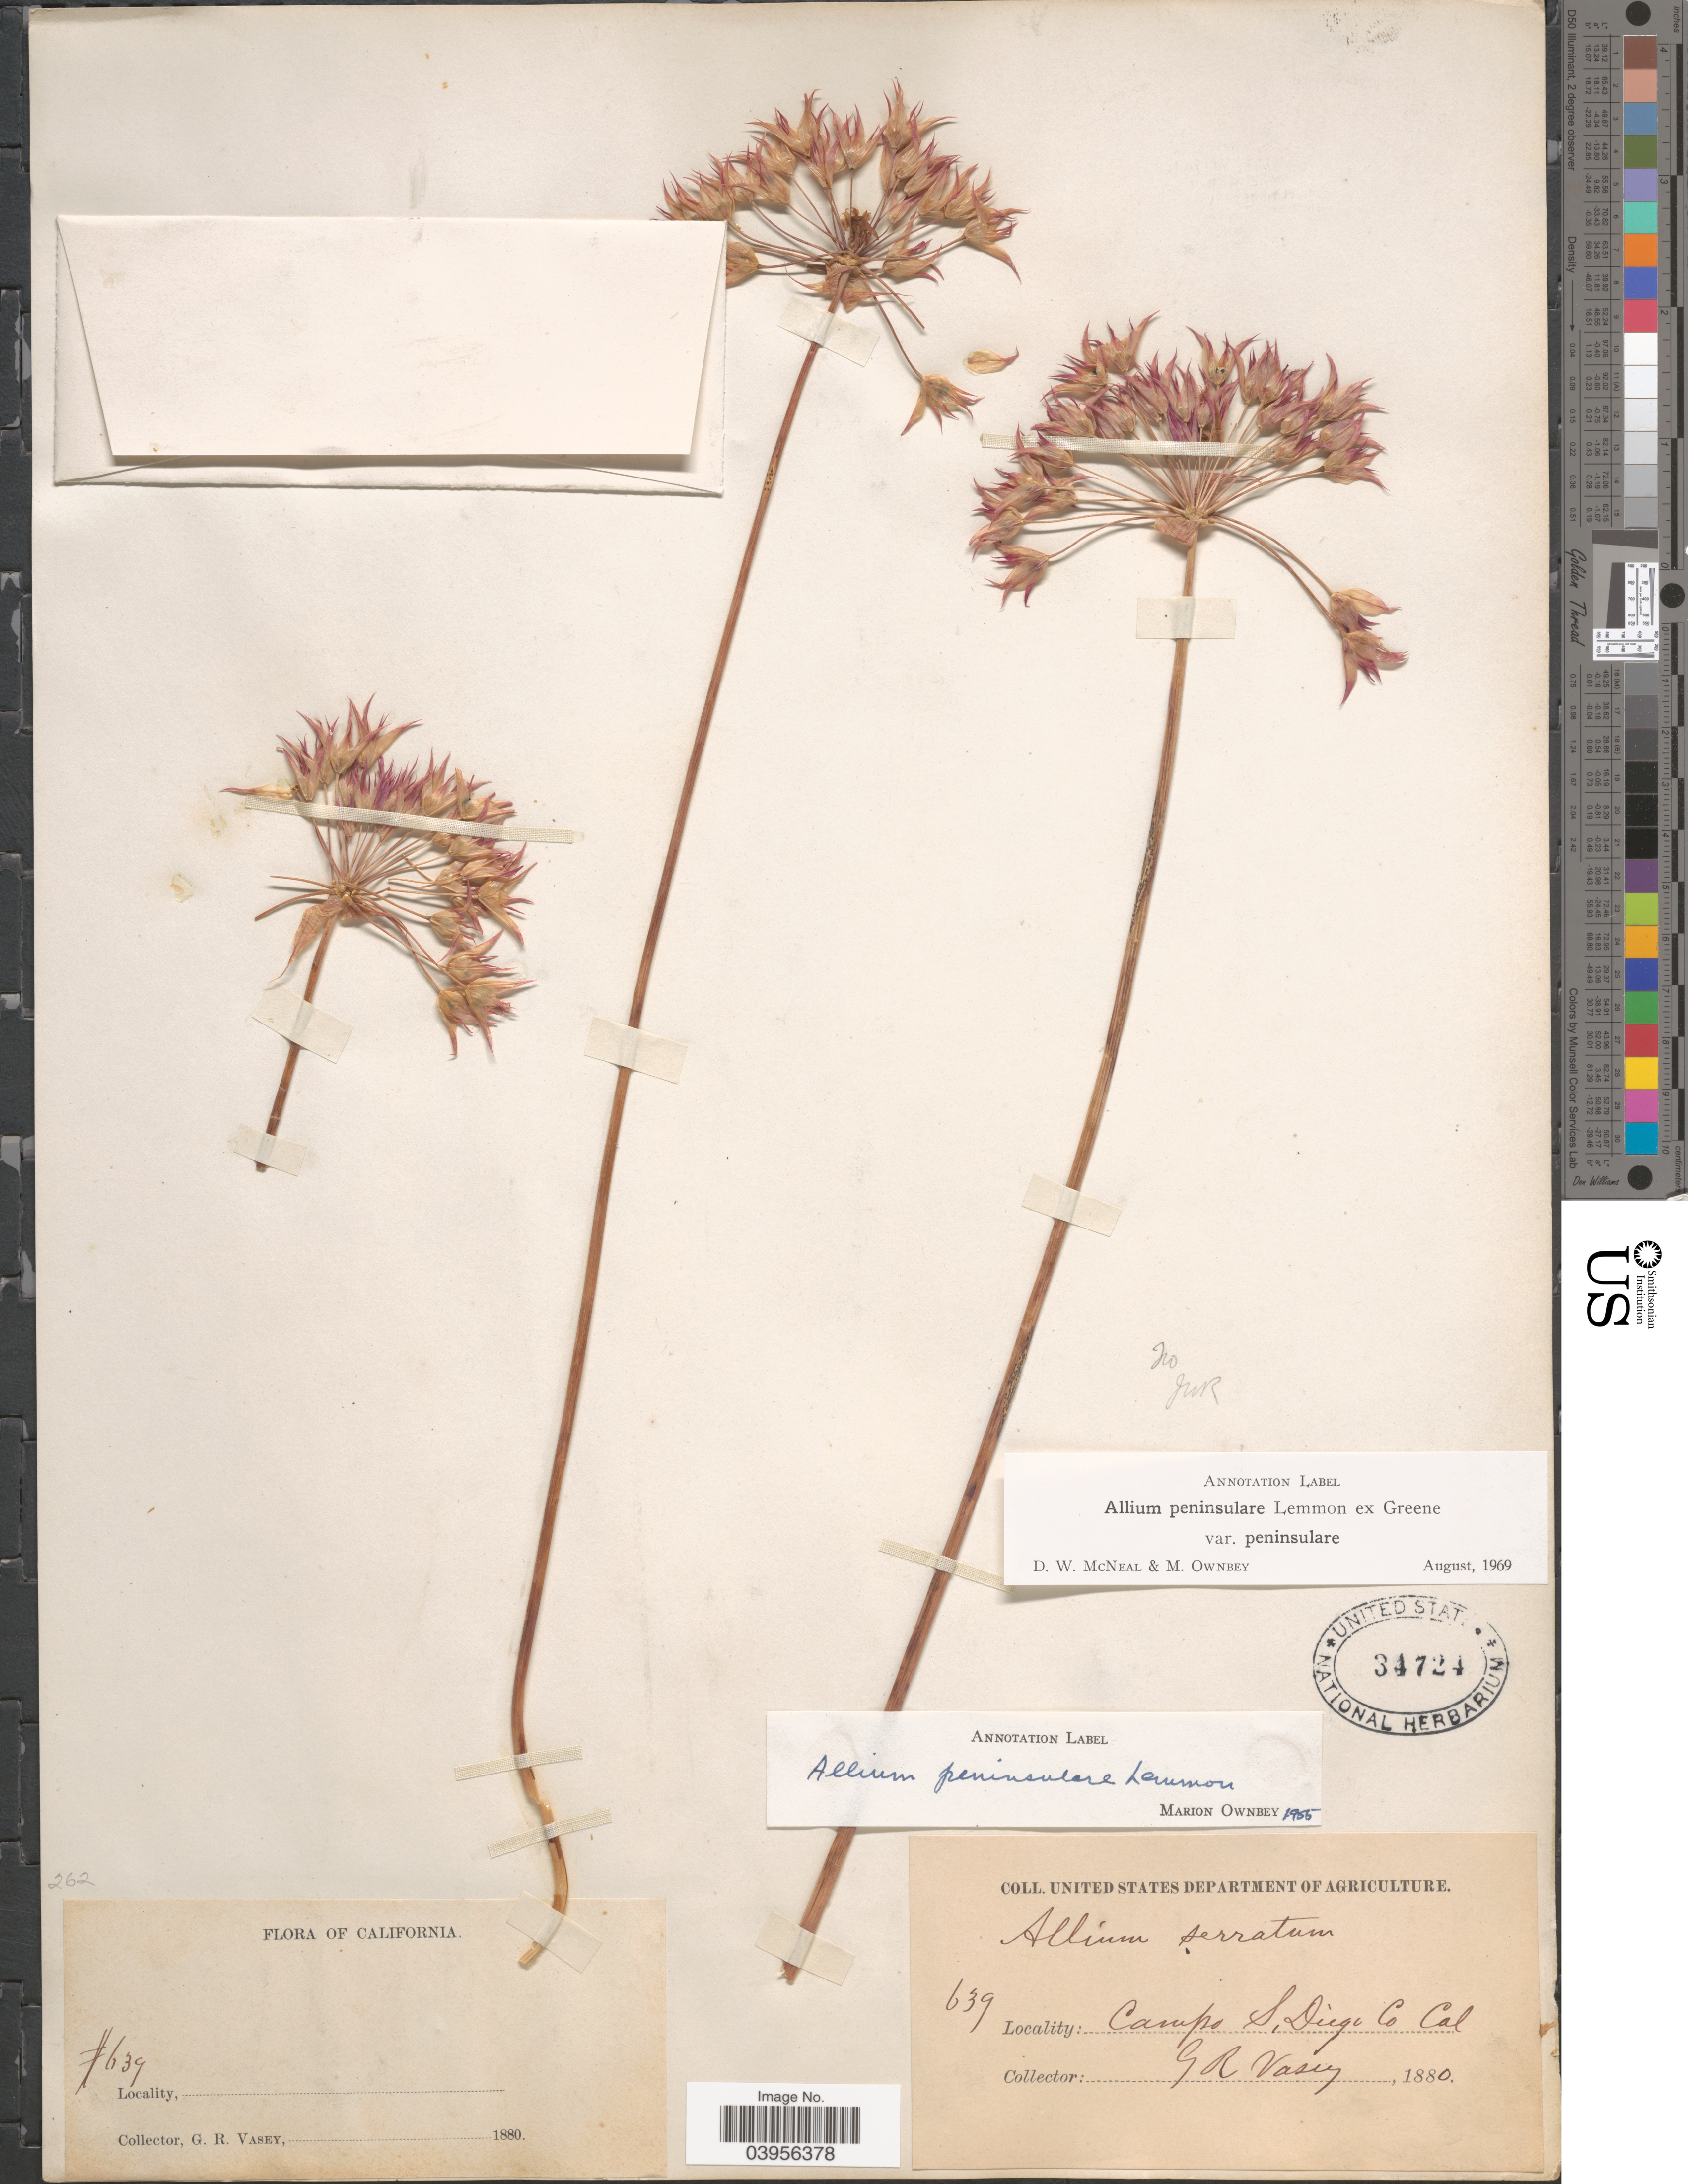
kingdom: Plantae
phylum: Tracheophyta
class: Liliopsida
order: Asparagales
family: Amaryllidaceae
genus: Allium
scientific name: Allium peninsulare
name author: Lemmon ex Greene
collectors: G. R. Vasey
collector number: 639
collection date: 1880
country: United States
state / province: California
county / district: San Diego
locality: Campo S. Diego Co.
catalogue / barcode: US 34724